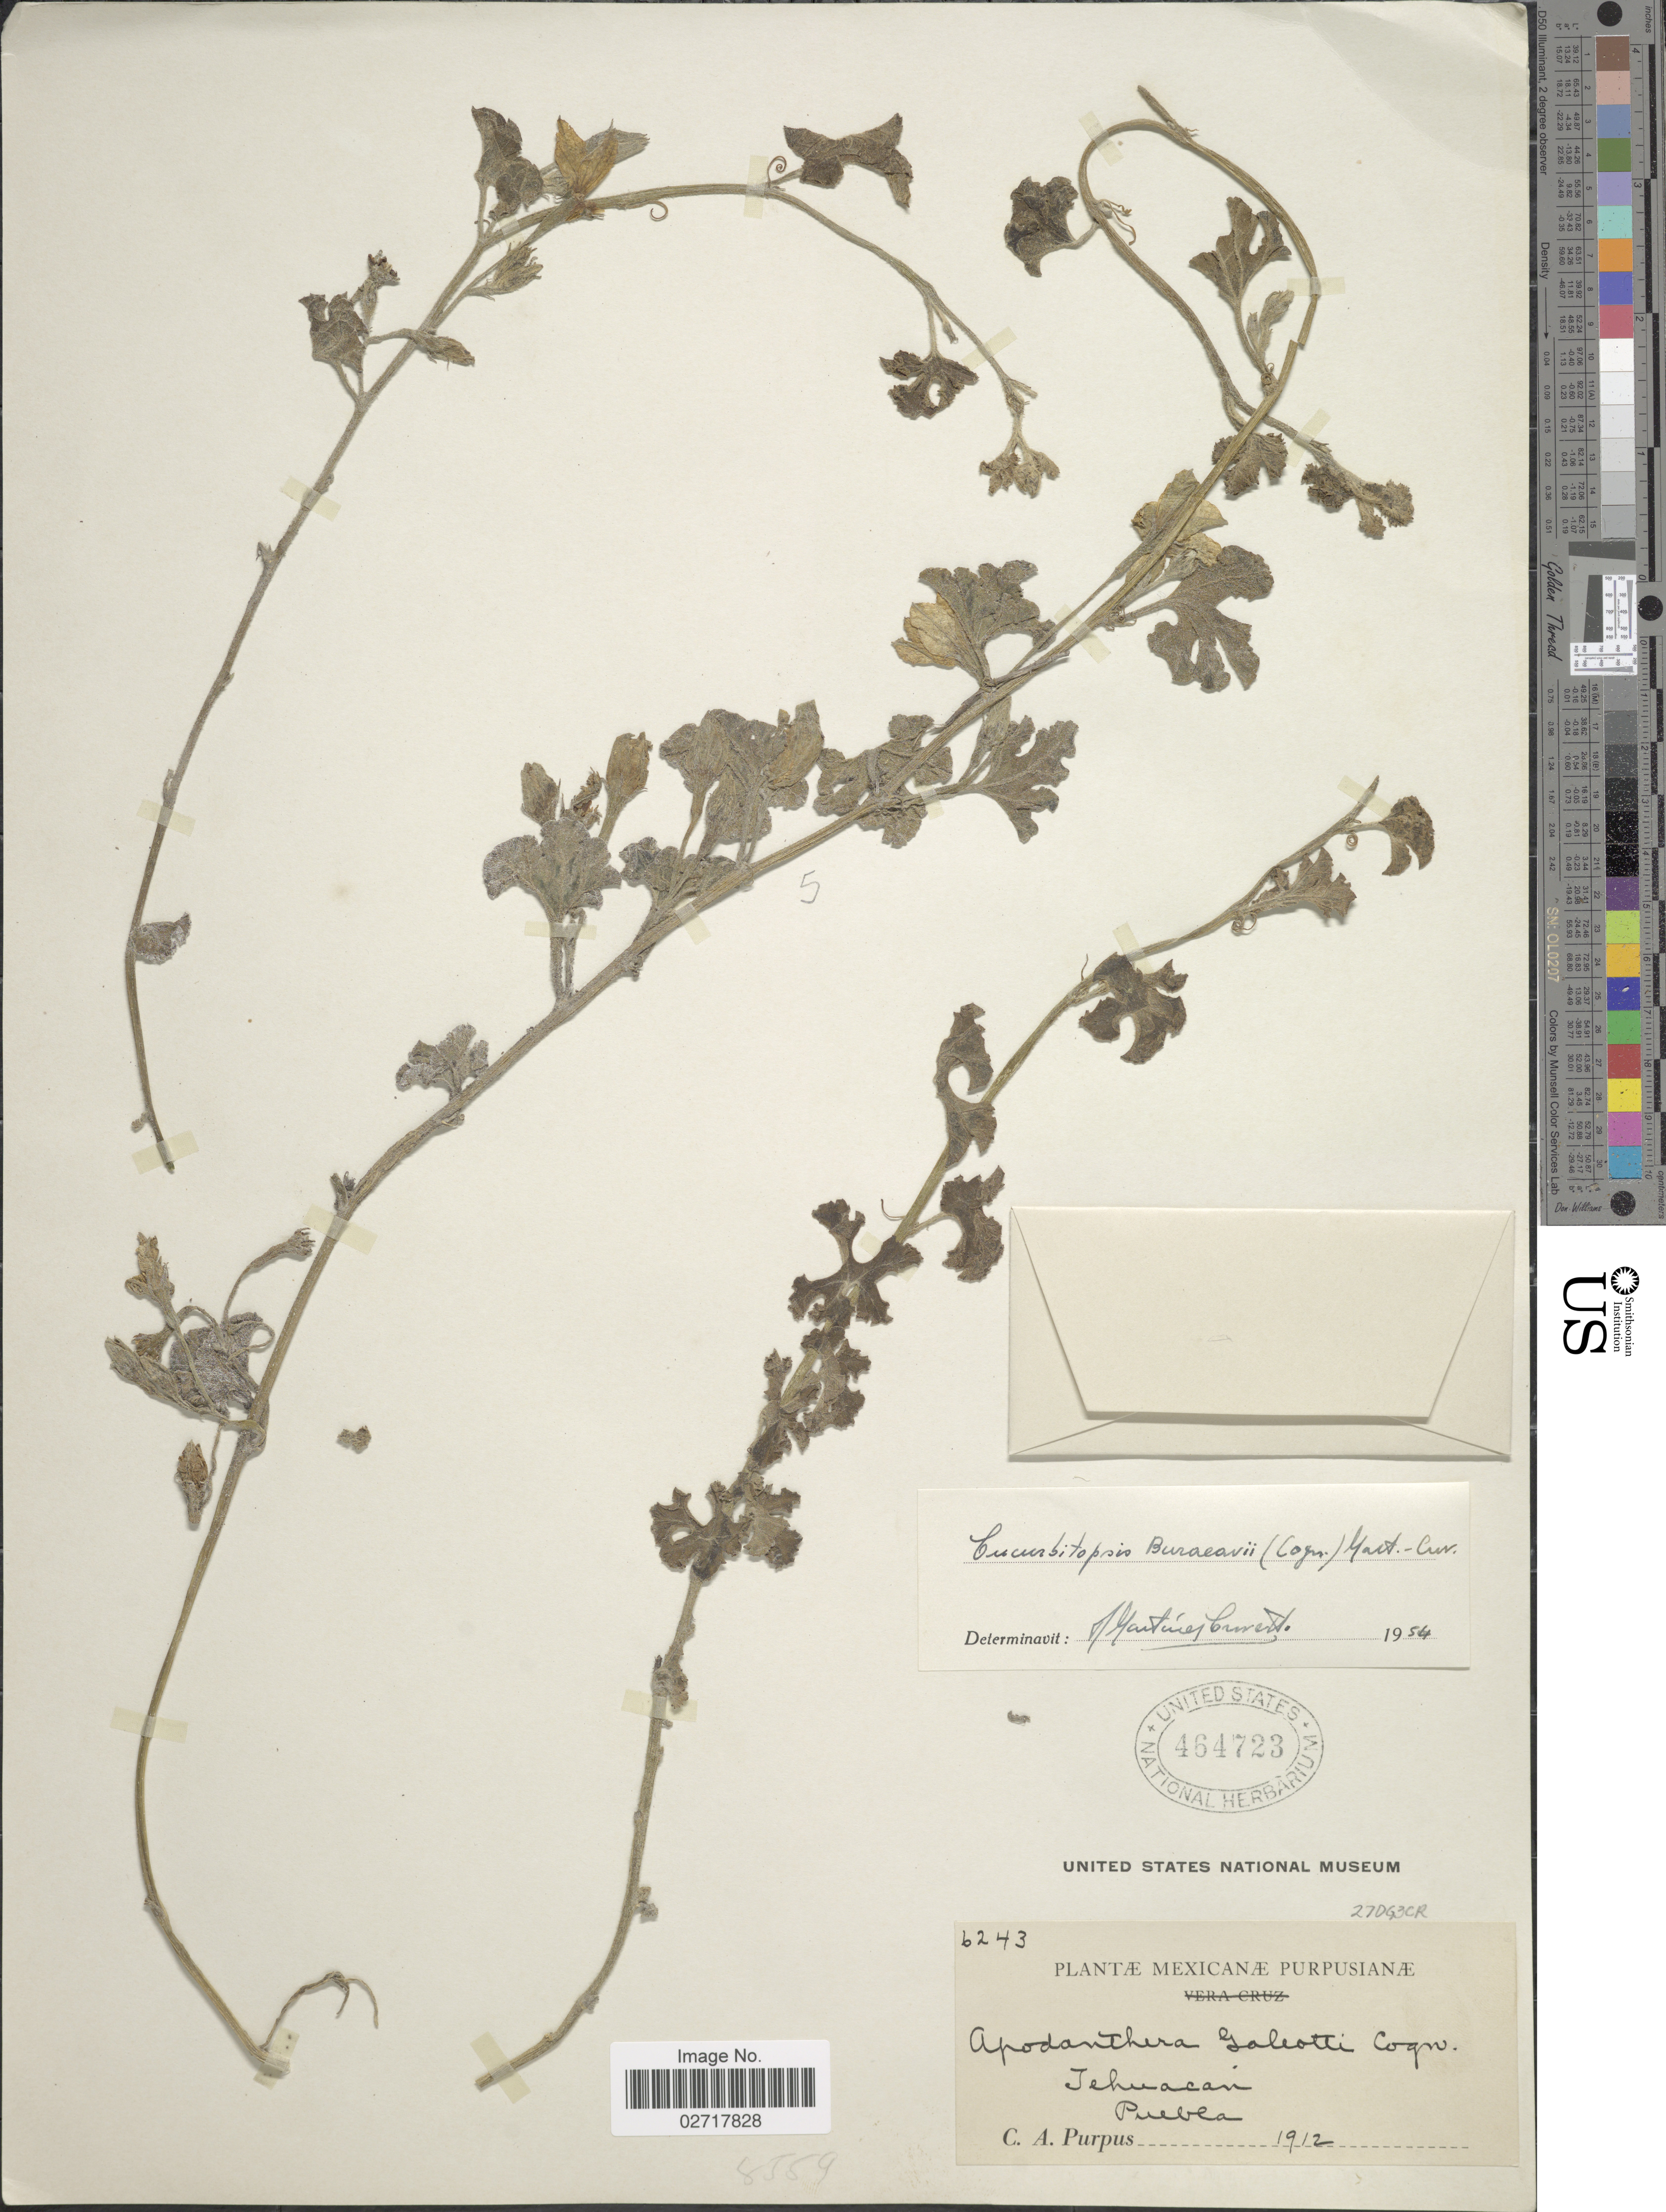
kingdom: Plantae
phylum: Tracheophyta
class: Magnoliopsida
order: Cucurbitales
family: Cucurbitaceae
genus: Apodanthera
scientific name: Apodanthera buraeavi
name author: Cogn.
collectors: C. A. Purpus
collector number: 6243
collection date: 1912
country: Mexico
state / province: Puebla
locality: Tehuacan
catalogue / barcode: US 464723